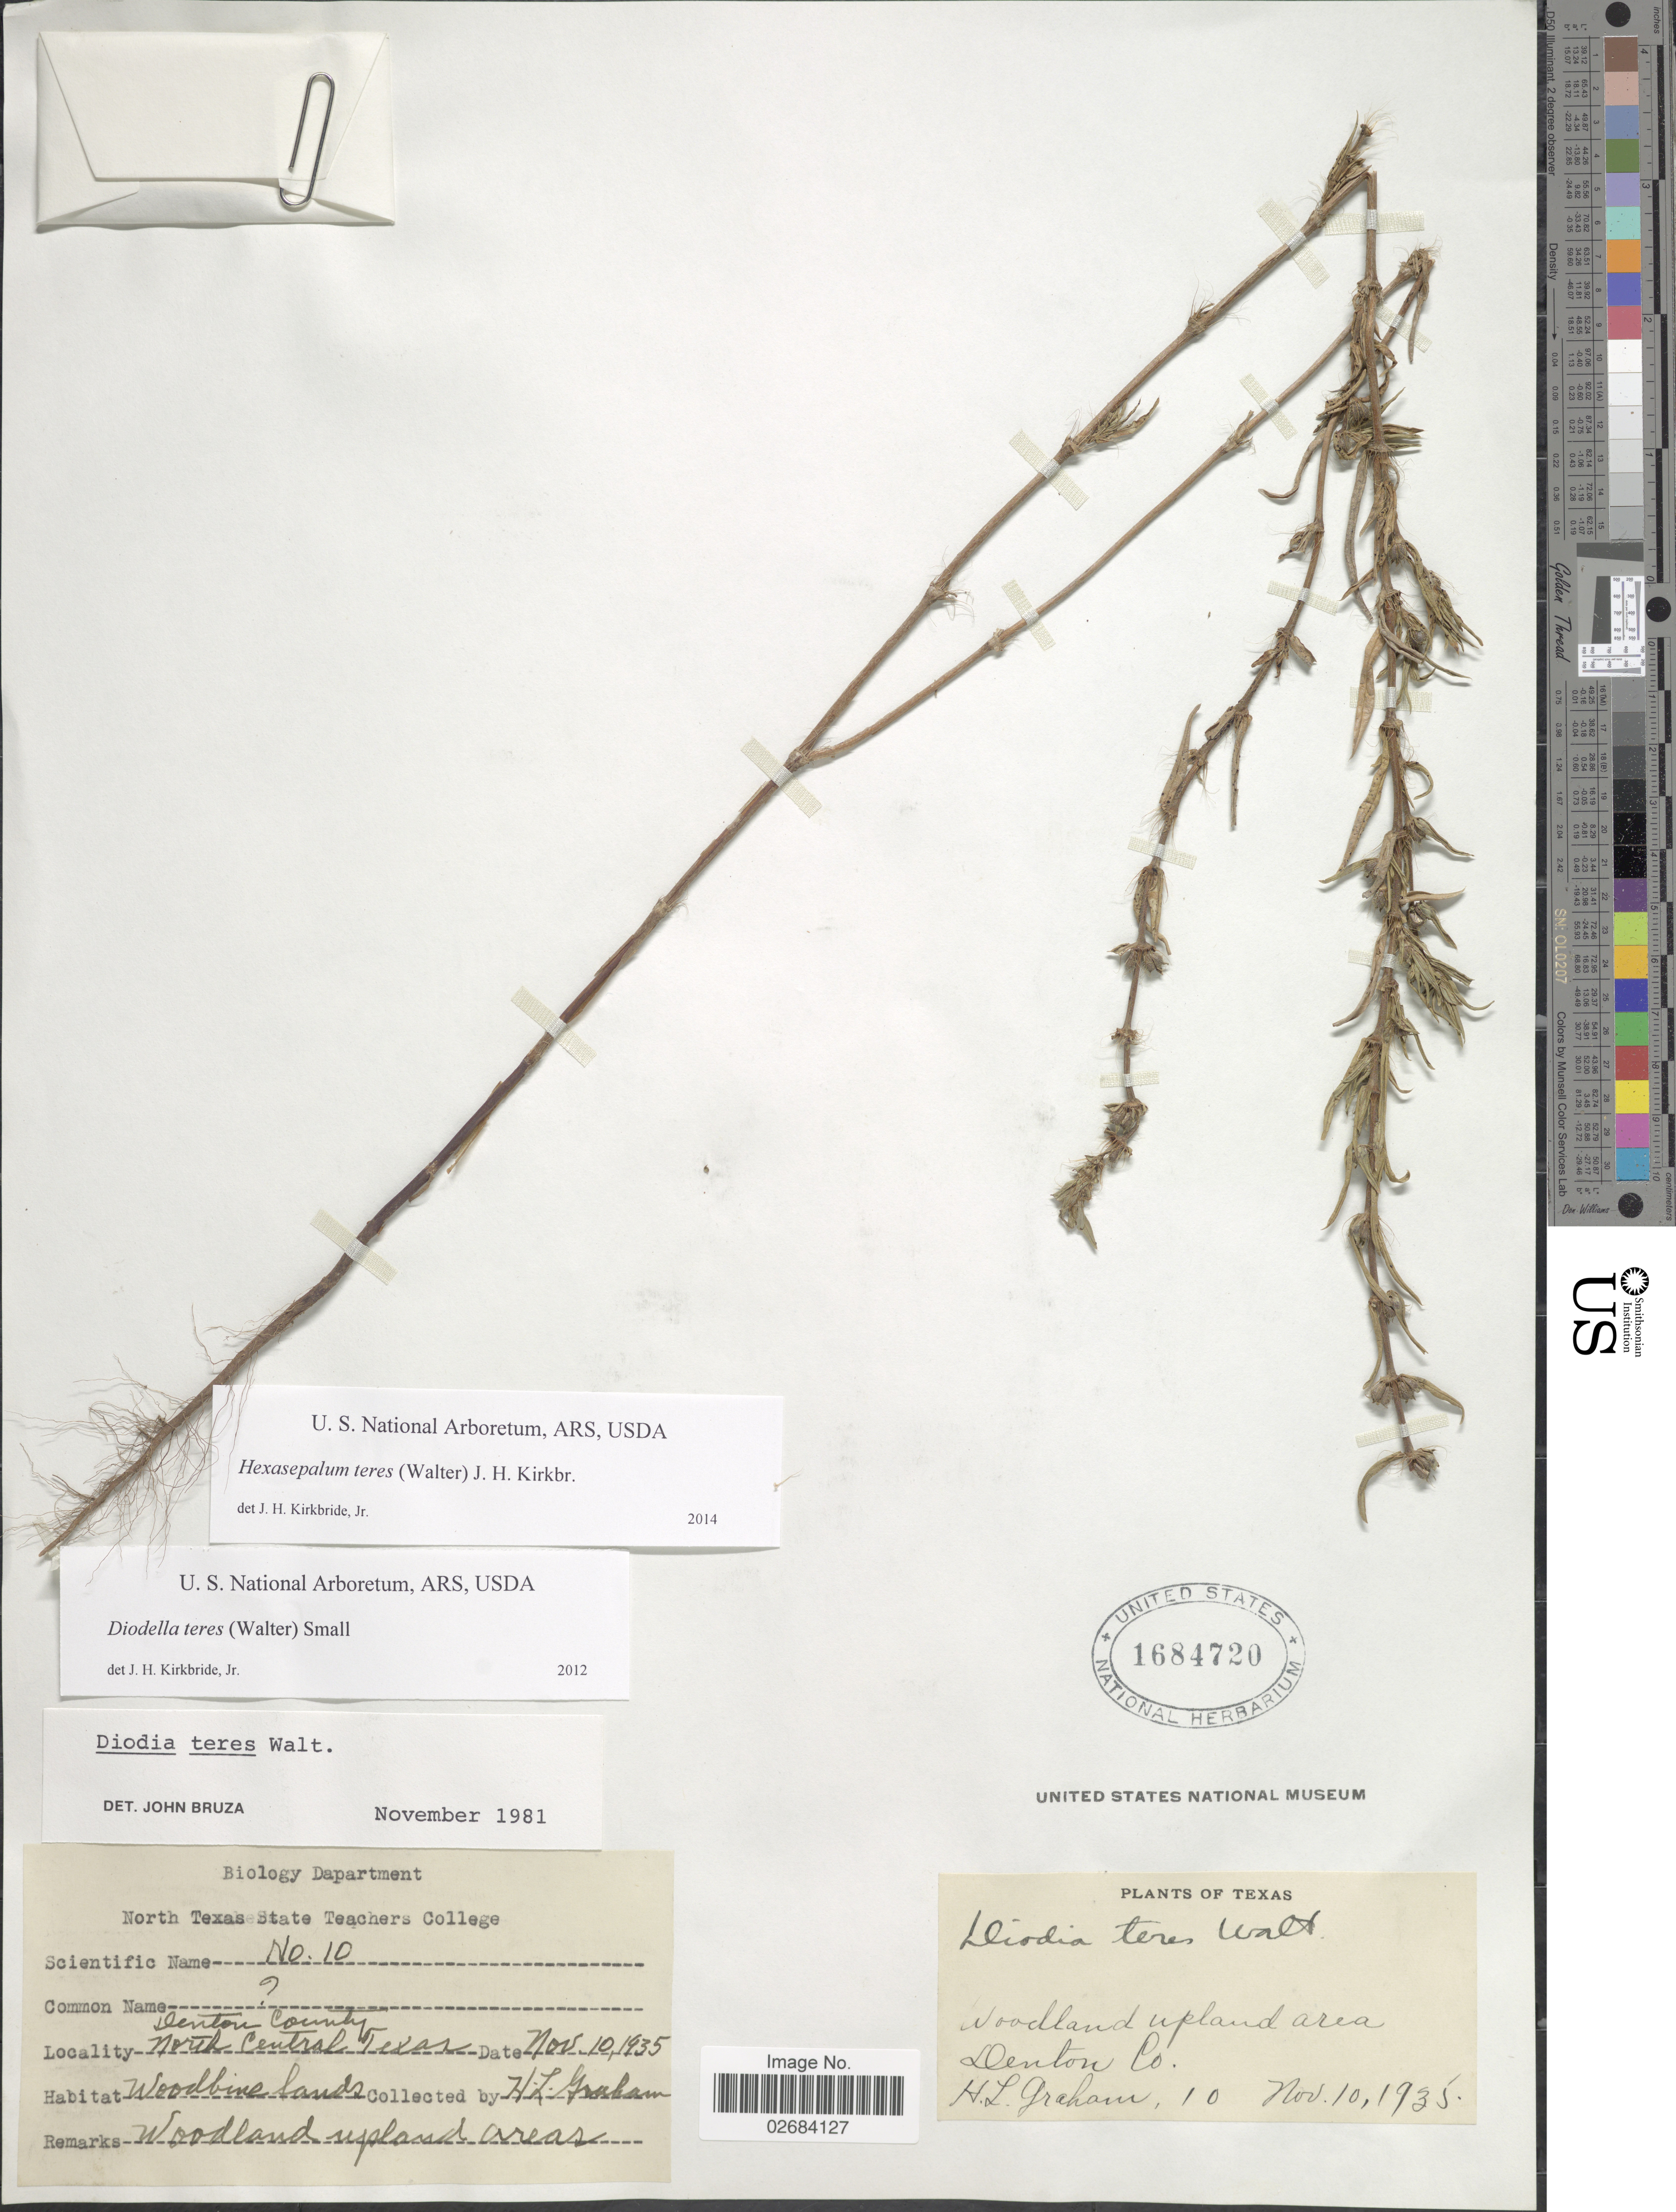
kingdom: Plantae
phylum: Tracheophyta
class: Magnoliopsida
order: Gentianales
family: Rubiaceae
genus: Diodia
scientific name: Diodia teres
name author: Walter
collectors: H. L. Graham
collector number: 10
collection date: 1935-11-10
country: United States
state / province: Texas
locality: Woodland upland area Denton Co., North Central Texas, Woodbine lands.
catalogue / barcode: US 1684720